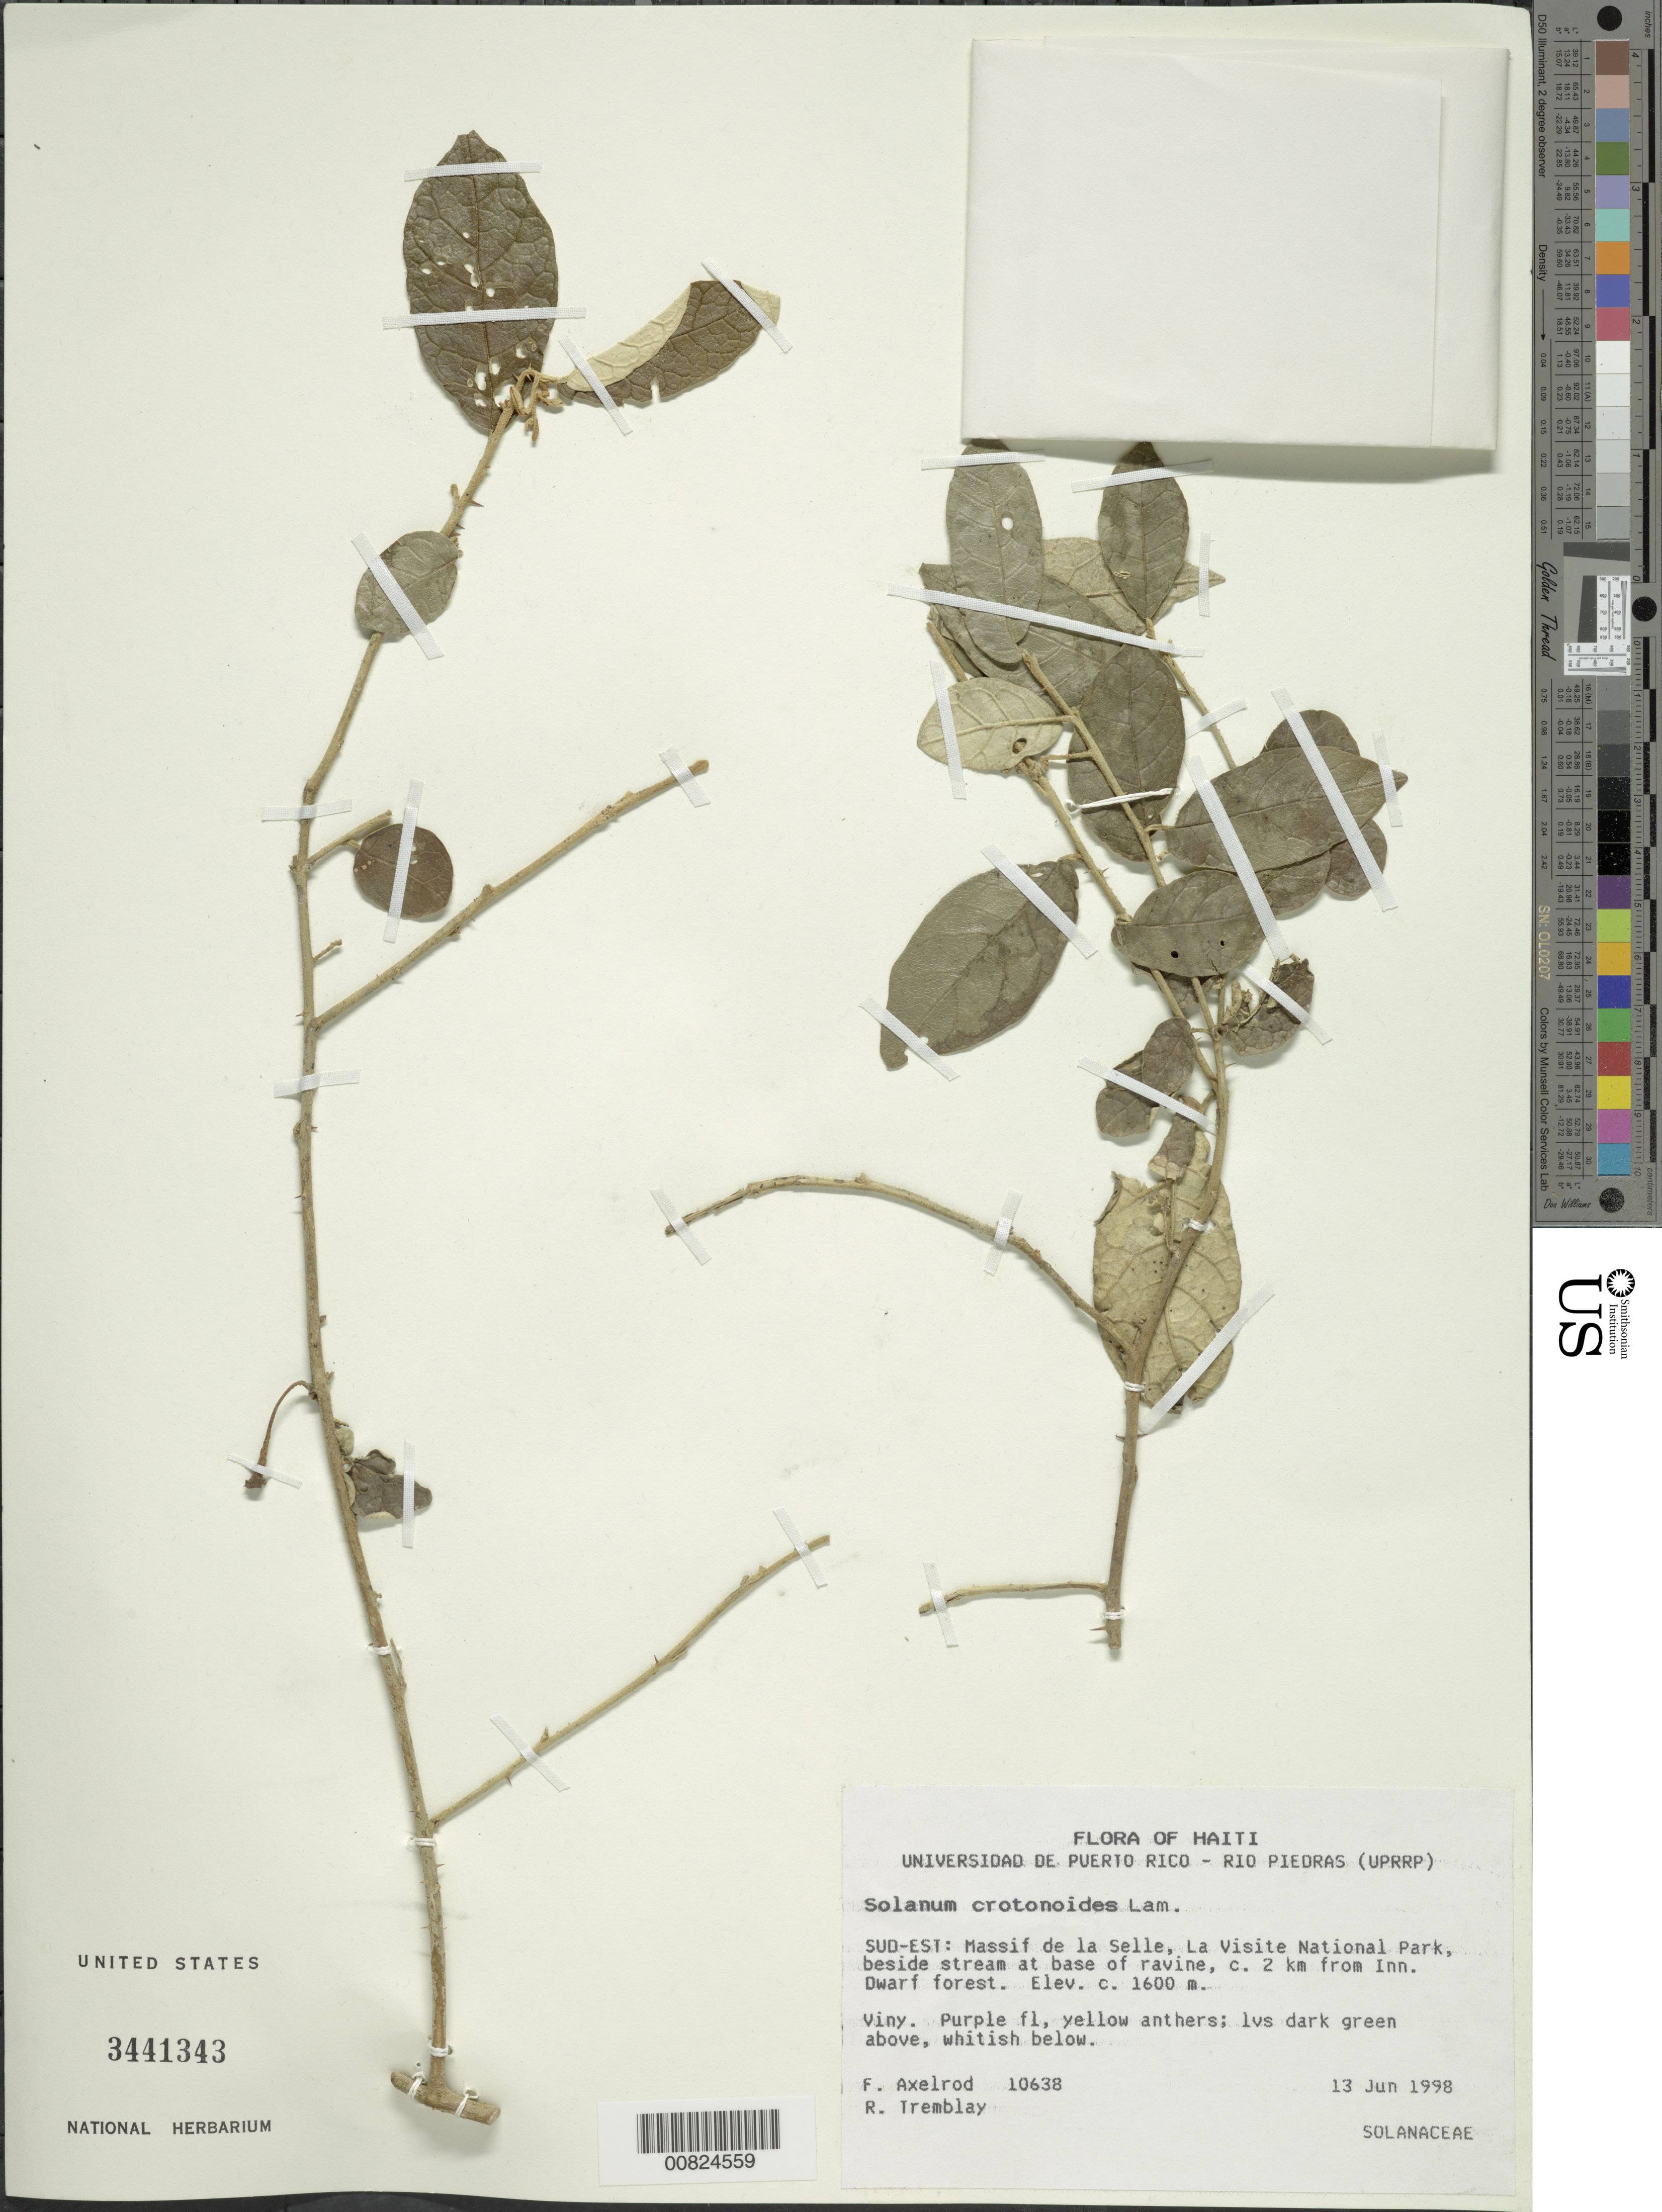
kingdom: Plantae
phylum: Tracheophyta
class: Magnoliopsida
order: Solanales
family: Solanaceae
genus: Solanum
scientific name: Solanum crotonoides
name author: Lam.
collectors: F. S. Axelrod & R. L. Tremblay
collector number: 10638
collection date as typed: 13 Jun 1998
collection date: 1998-06-13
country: Haiti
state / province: Sud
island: Hispaniola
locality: Massif de la Selle, La Visite National Park, ca. 2 km from Inn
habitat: Beside stream at base of ravine in dwarf forest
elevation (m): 1600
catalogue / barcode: US 3441343